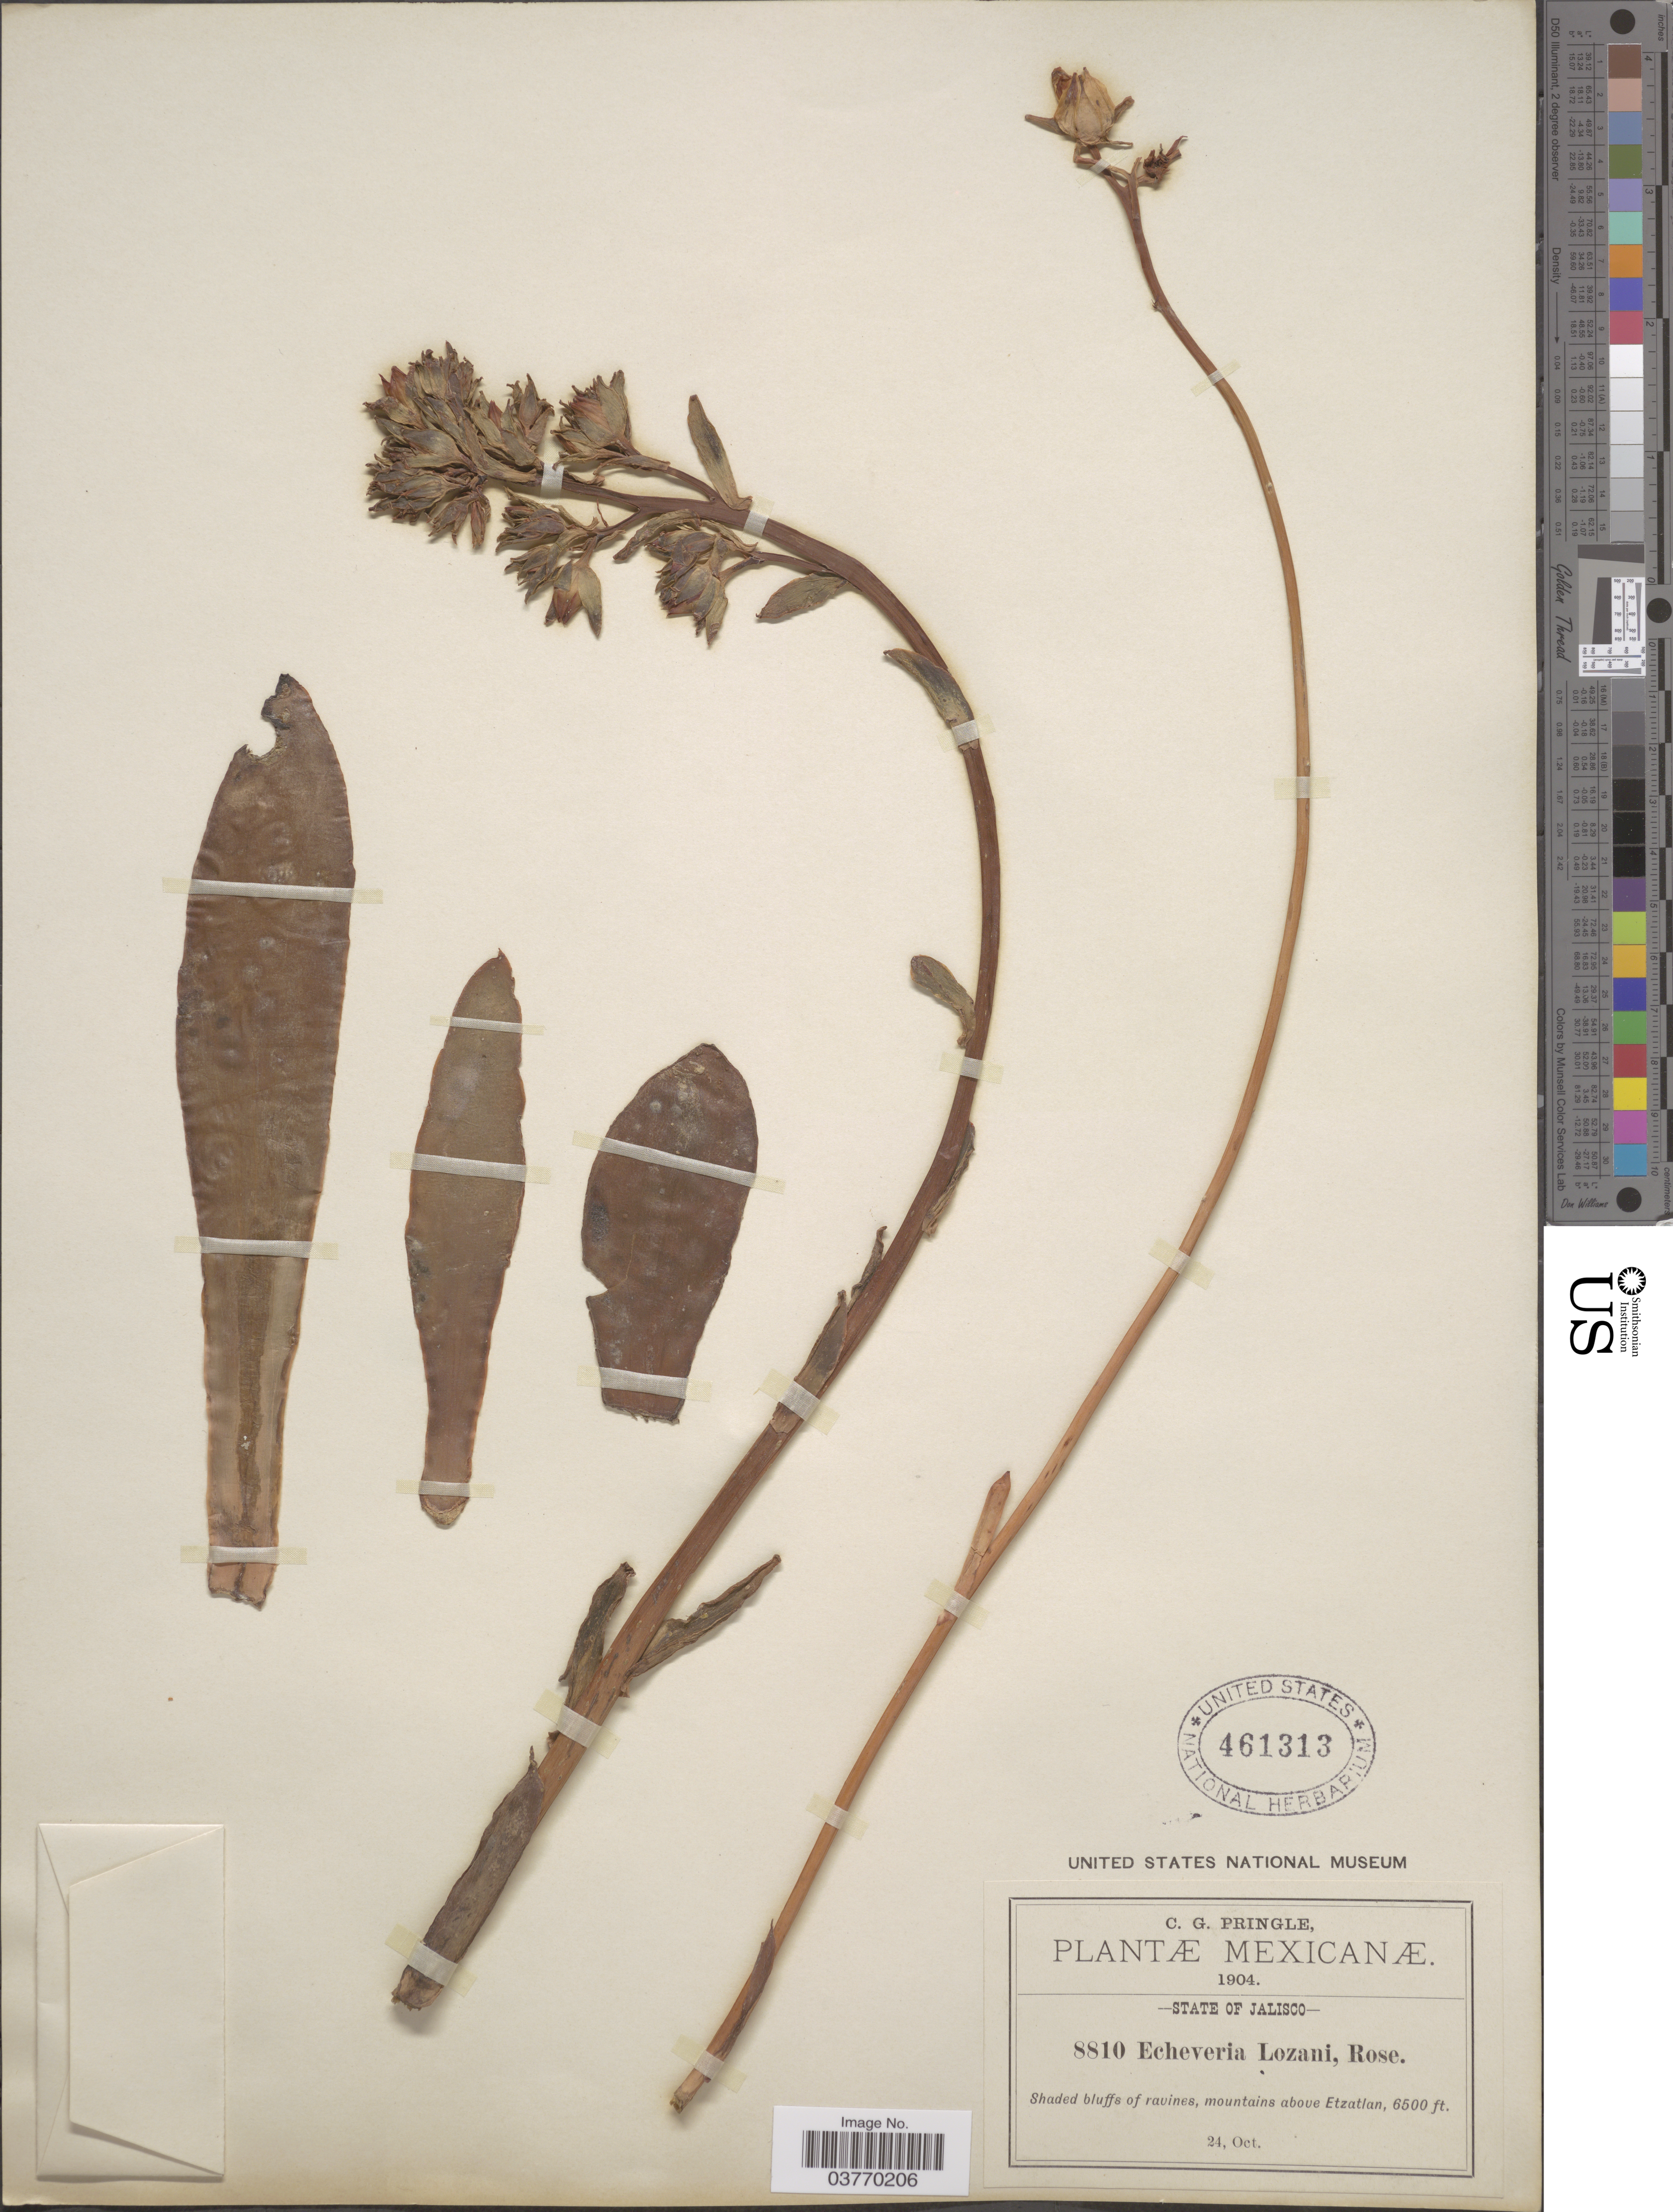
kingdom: Plantae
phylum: Tracheophyta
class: Magnoliopsida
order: Saxifragales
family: Crassulaceae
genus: Echeveria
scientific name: Echeveria lozani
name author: Rose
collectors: C. G. Pringle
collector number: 8810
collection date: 1904-10-24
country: Mexico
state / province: Jalisco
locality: Shaded bluffs of ravines, mountains above Etzatlan.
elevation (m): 1981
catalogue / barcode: US 461313